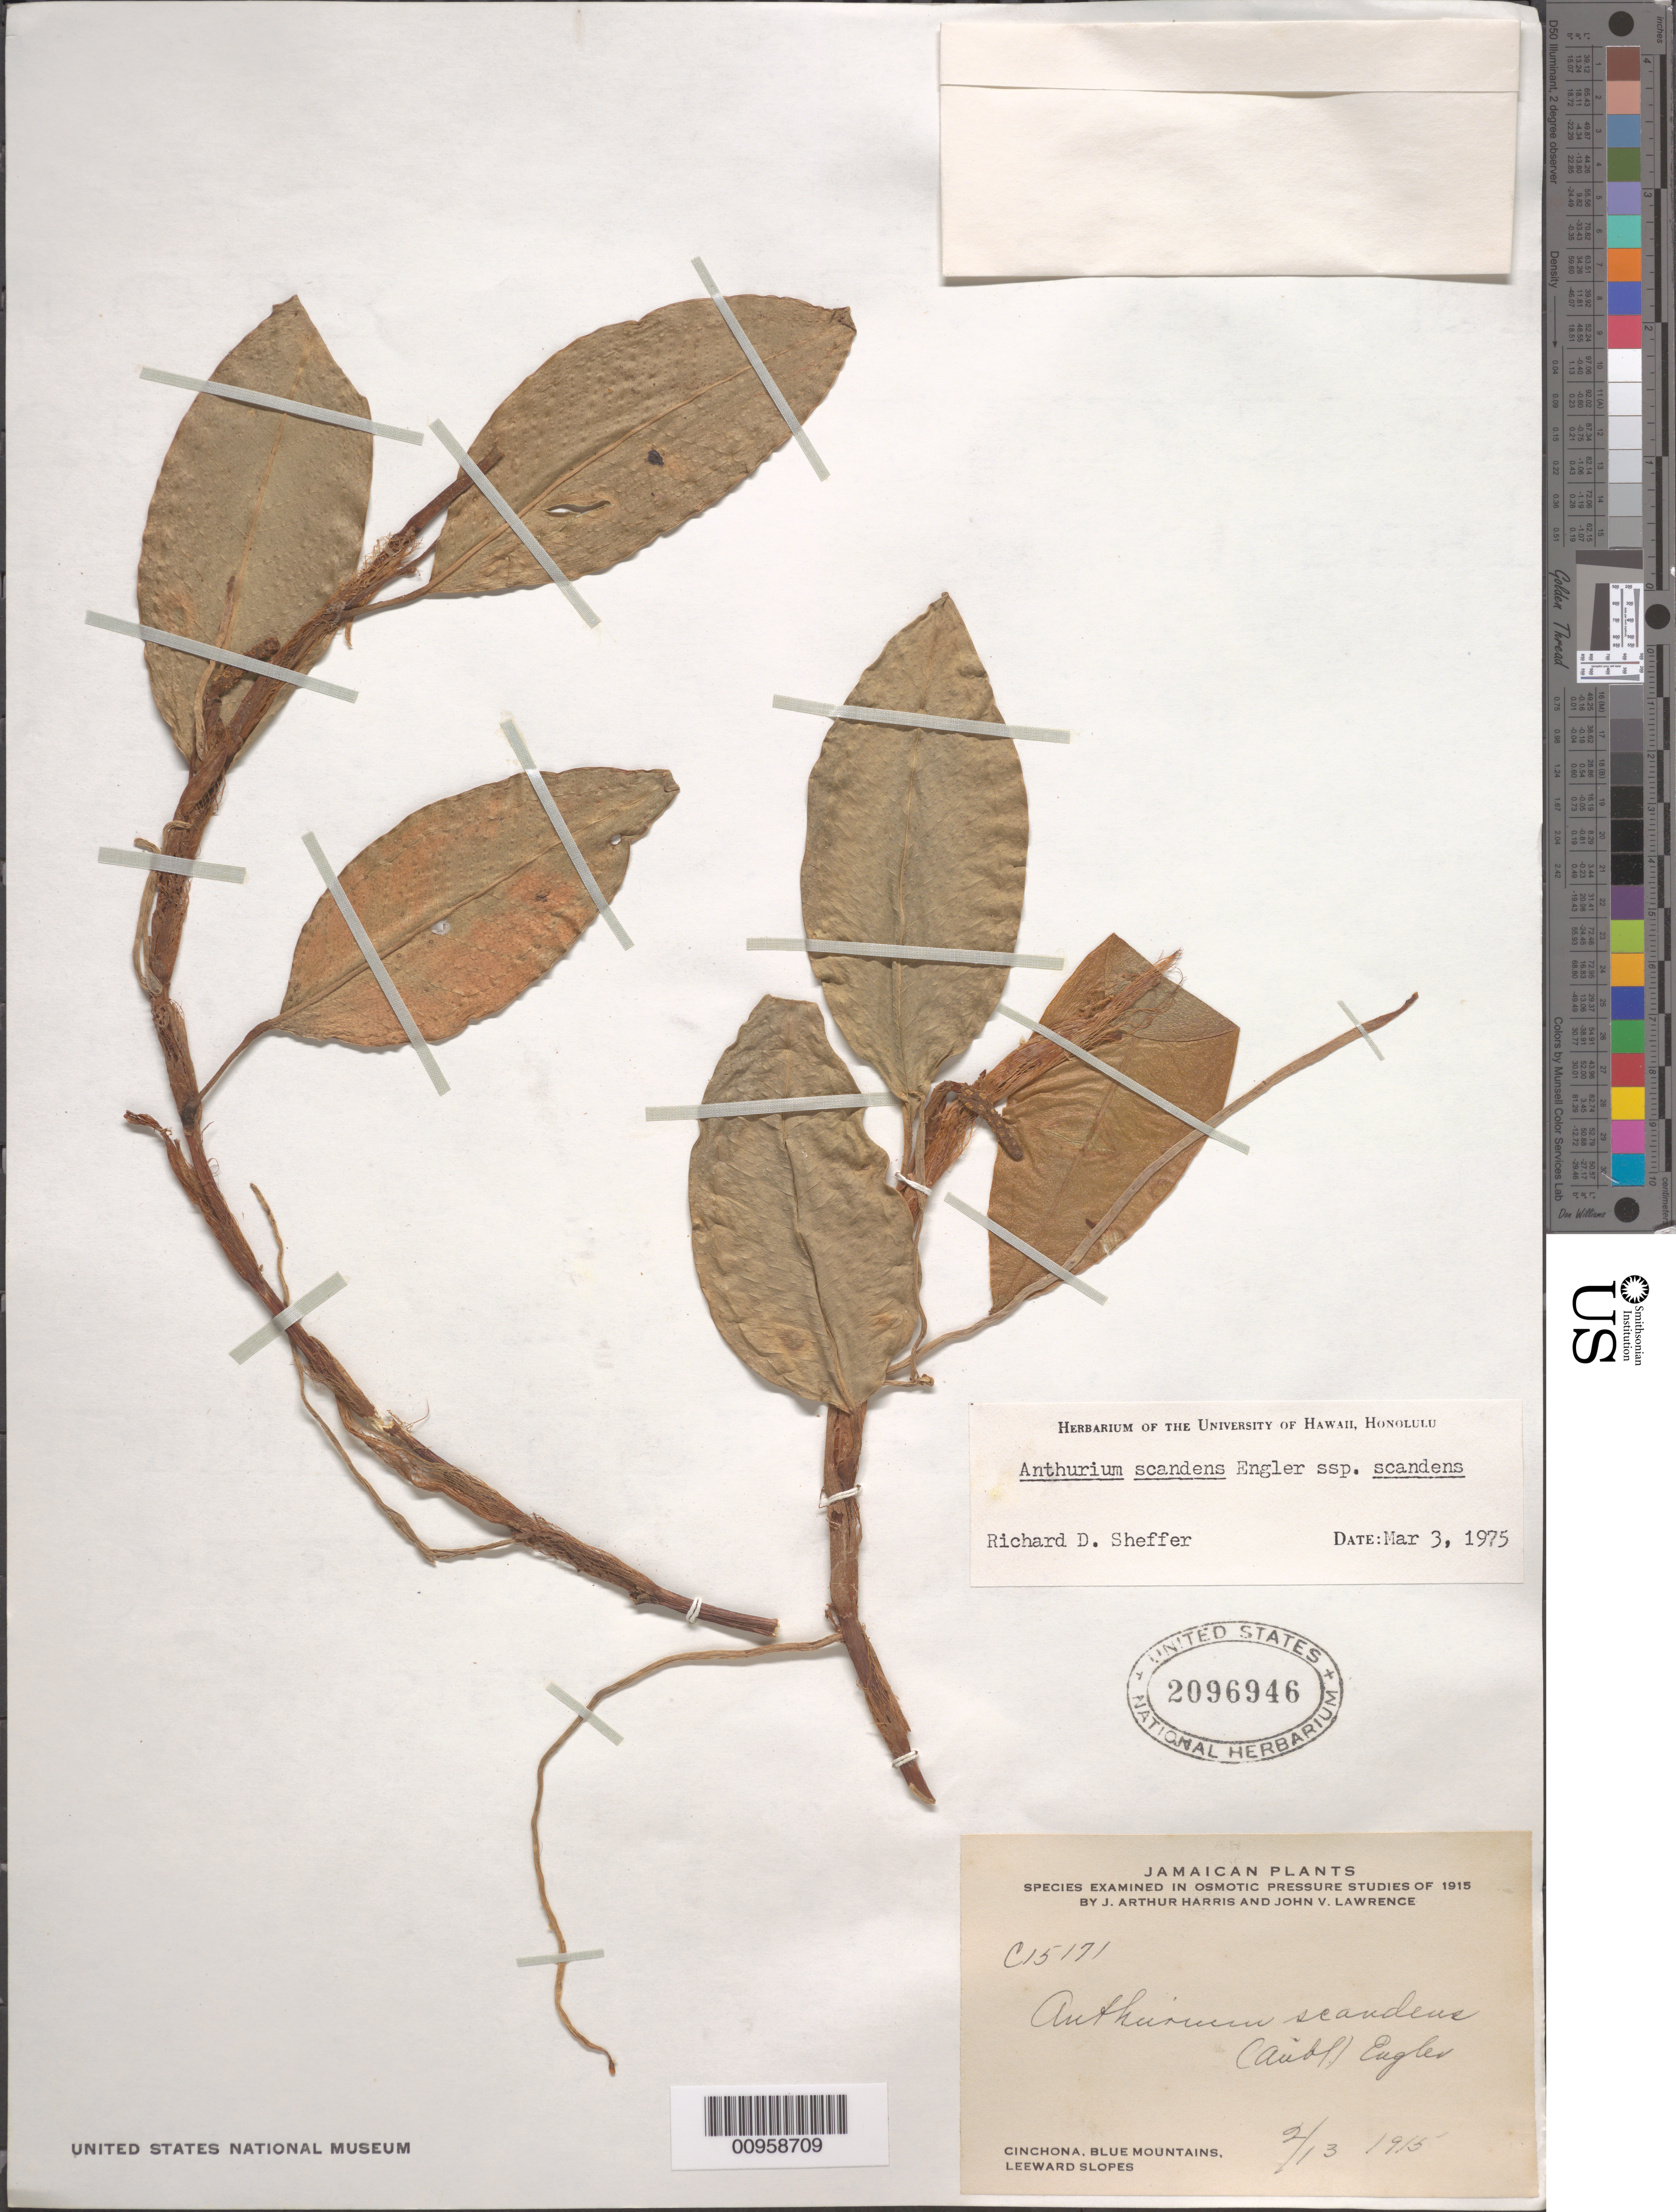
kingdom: Plantae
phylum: Tracheophyta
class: Liliopsida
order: Alismatales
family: Araceae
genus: Anthurium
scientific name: Anthurium scandens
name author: (Aubl.) Engl.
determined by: Sheffer, R. D.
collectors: J. A. Harris & J. Lawrence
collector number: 15171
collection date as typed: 13 Feb 1915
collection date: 1915-02-13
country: Jamaica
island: Jamaica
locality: Cinchona, Blue Mountains, Leeward Slopes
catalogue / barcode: US 2096946